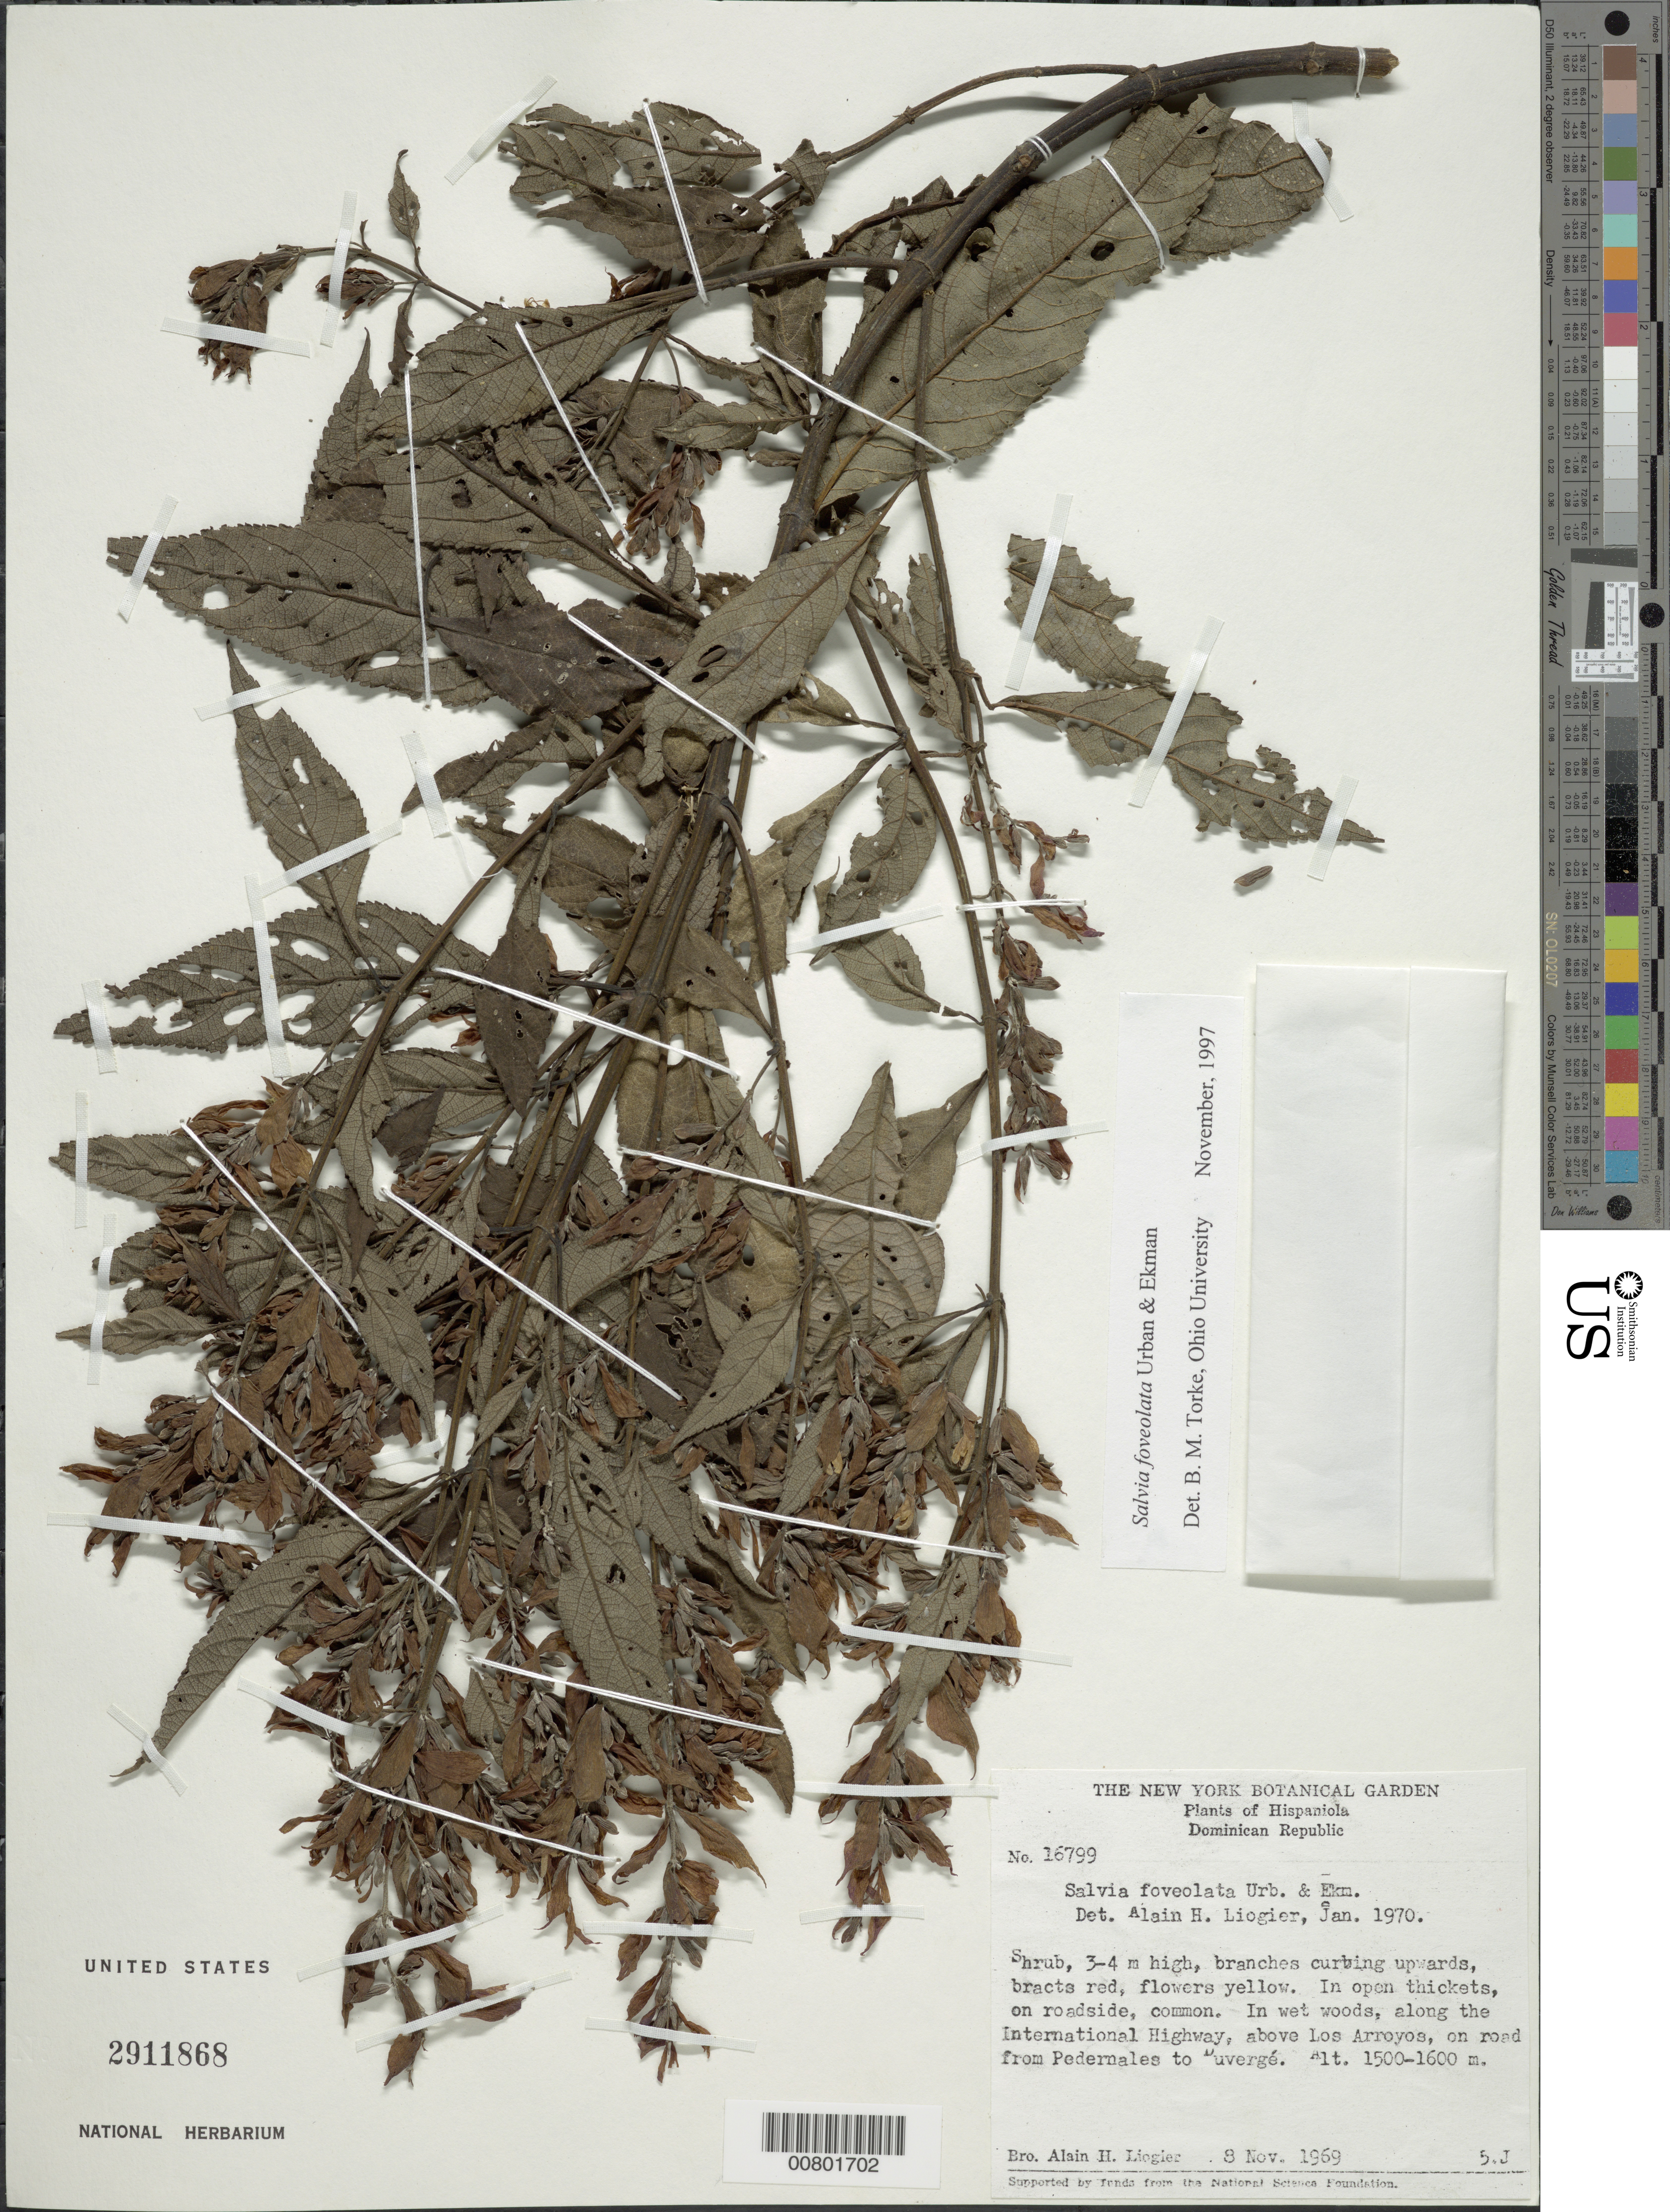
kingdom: Plantae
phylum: Tracheophyta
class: Magnoliopsida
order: Lamiales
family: Lamiaceae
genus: Salvia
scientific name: Salvia foveolata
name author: Urb. & Ekman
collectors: A. H. Liogier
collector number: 16799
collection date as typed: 08 Nov 1969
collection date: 1969-11-08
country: Dominican Republic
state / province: Pedernales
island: Hispaniola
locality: Along the International Highway, above Los Arroyos, on road from Pedernales to Duvergé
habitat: In open thickets on roadside in wet woods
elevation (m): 1500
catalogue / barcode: US 2911868